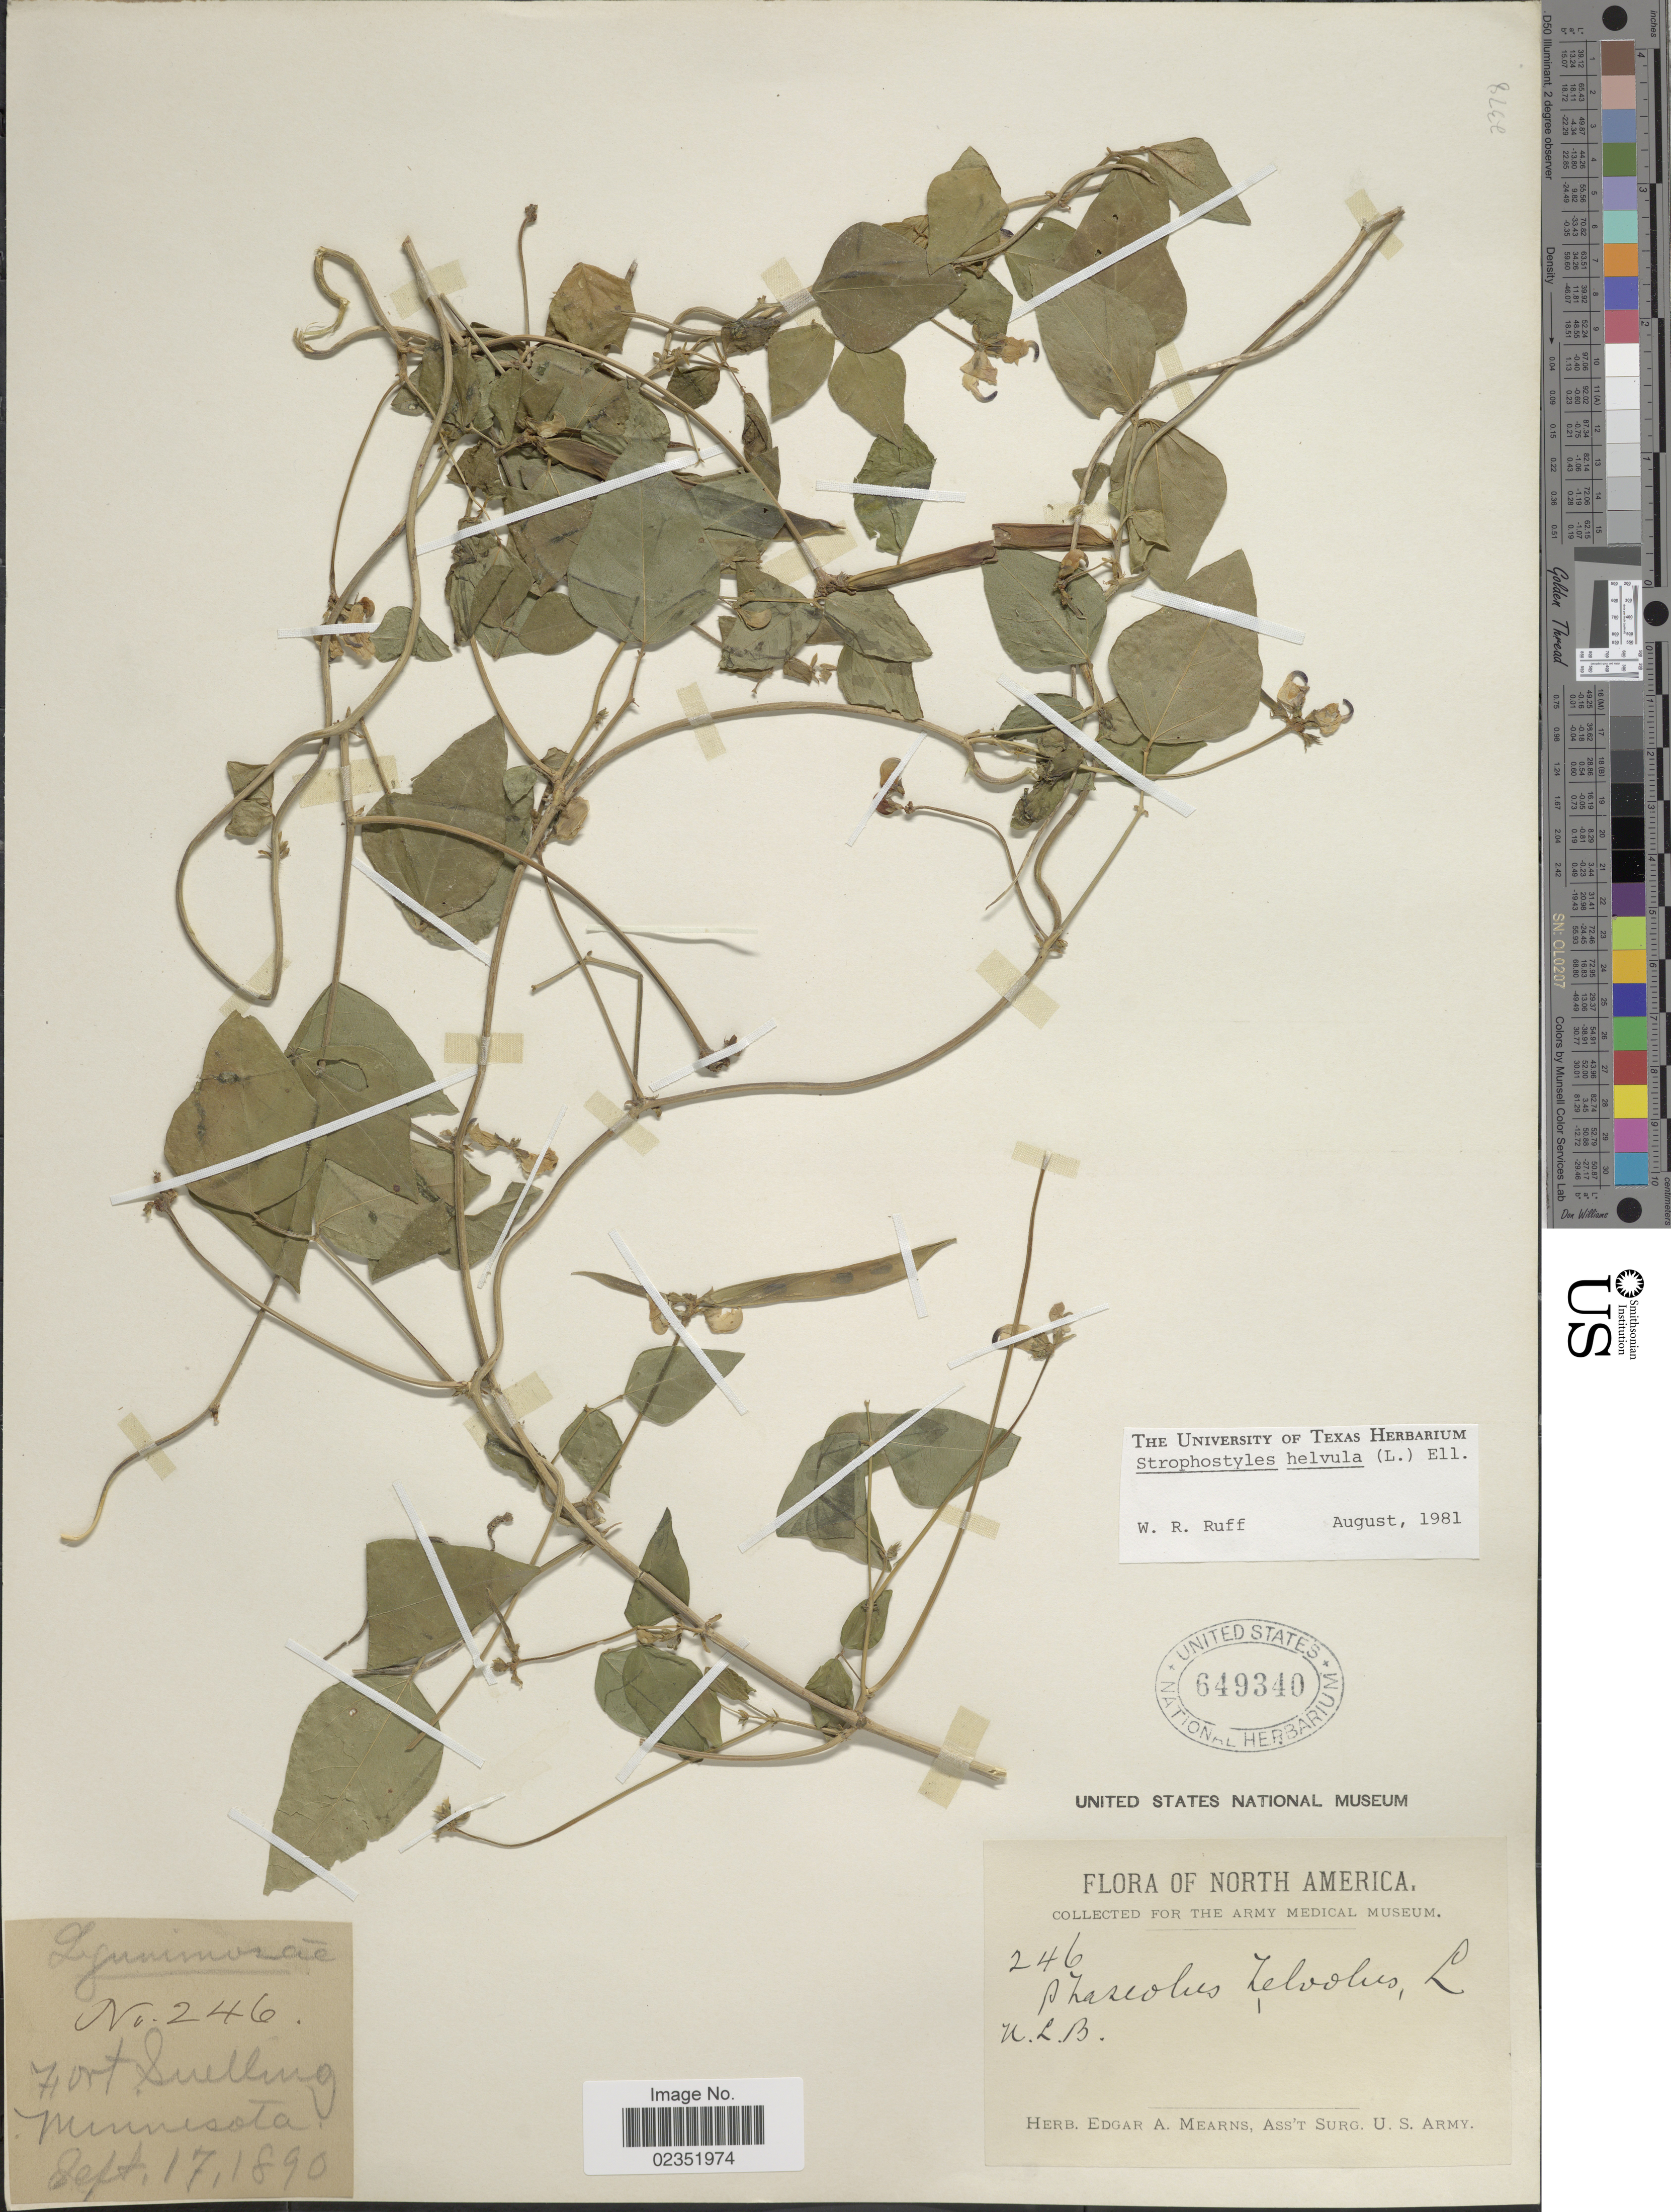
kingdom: Plantae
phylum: Tracheophyta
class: Magnoliopsida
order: Fabales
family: Fabaceae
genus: Strophostyles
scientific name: Strophostyles helvola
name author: (L.) Elliott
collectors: E. A. Mearns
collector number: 246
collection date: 1890-09-17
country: United States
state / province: Minnesota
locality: Fort Snelling.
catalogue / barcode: US 649340